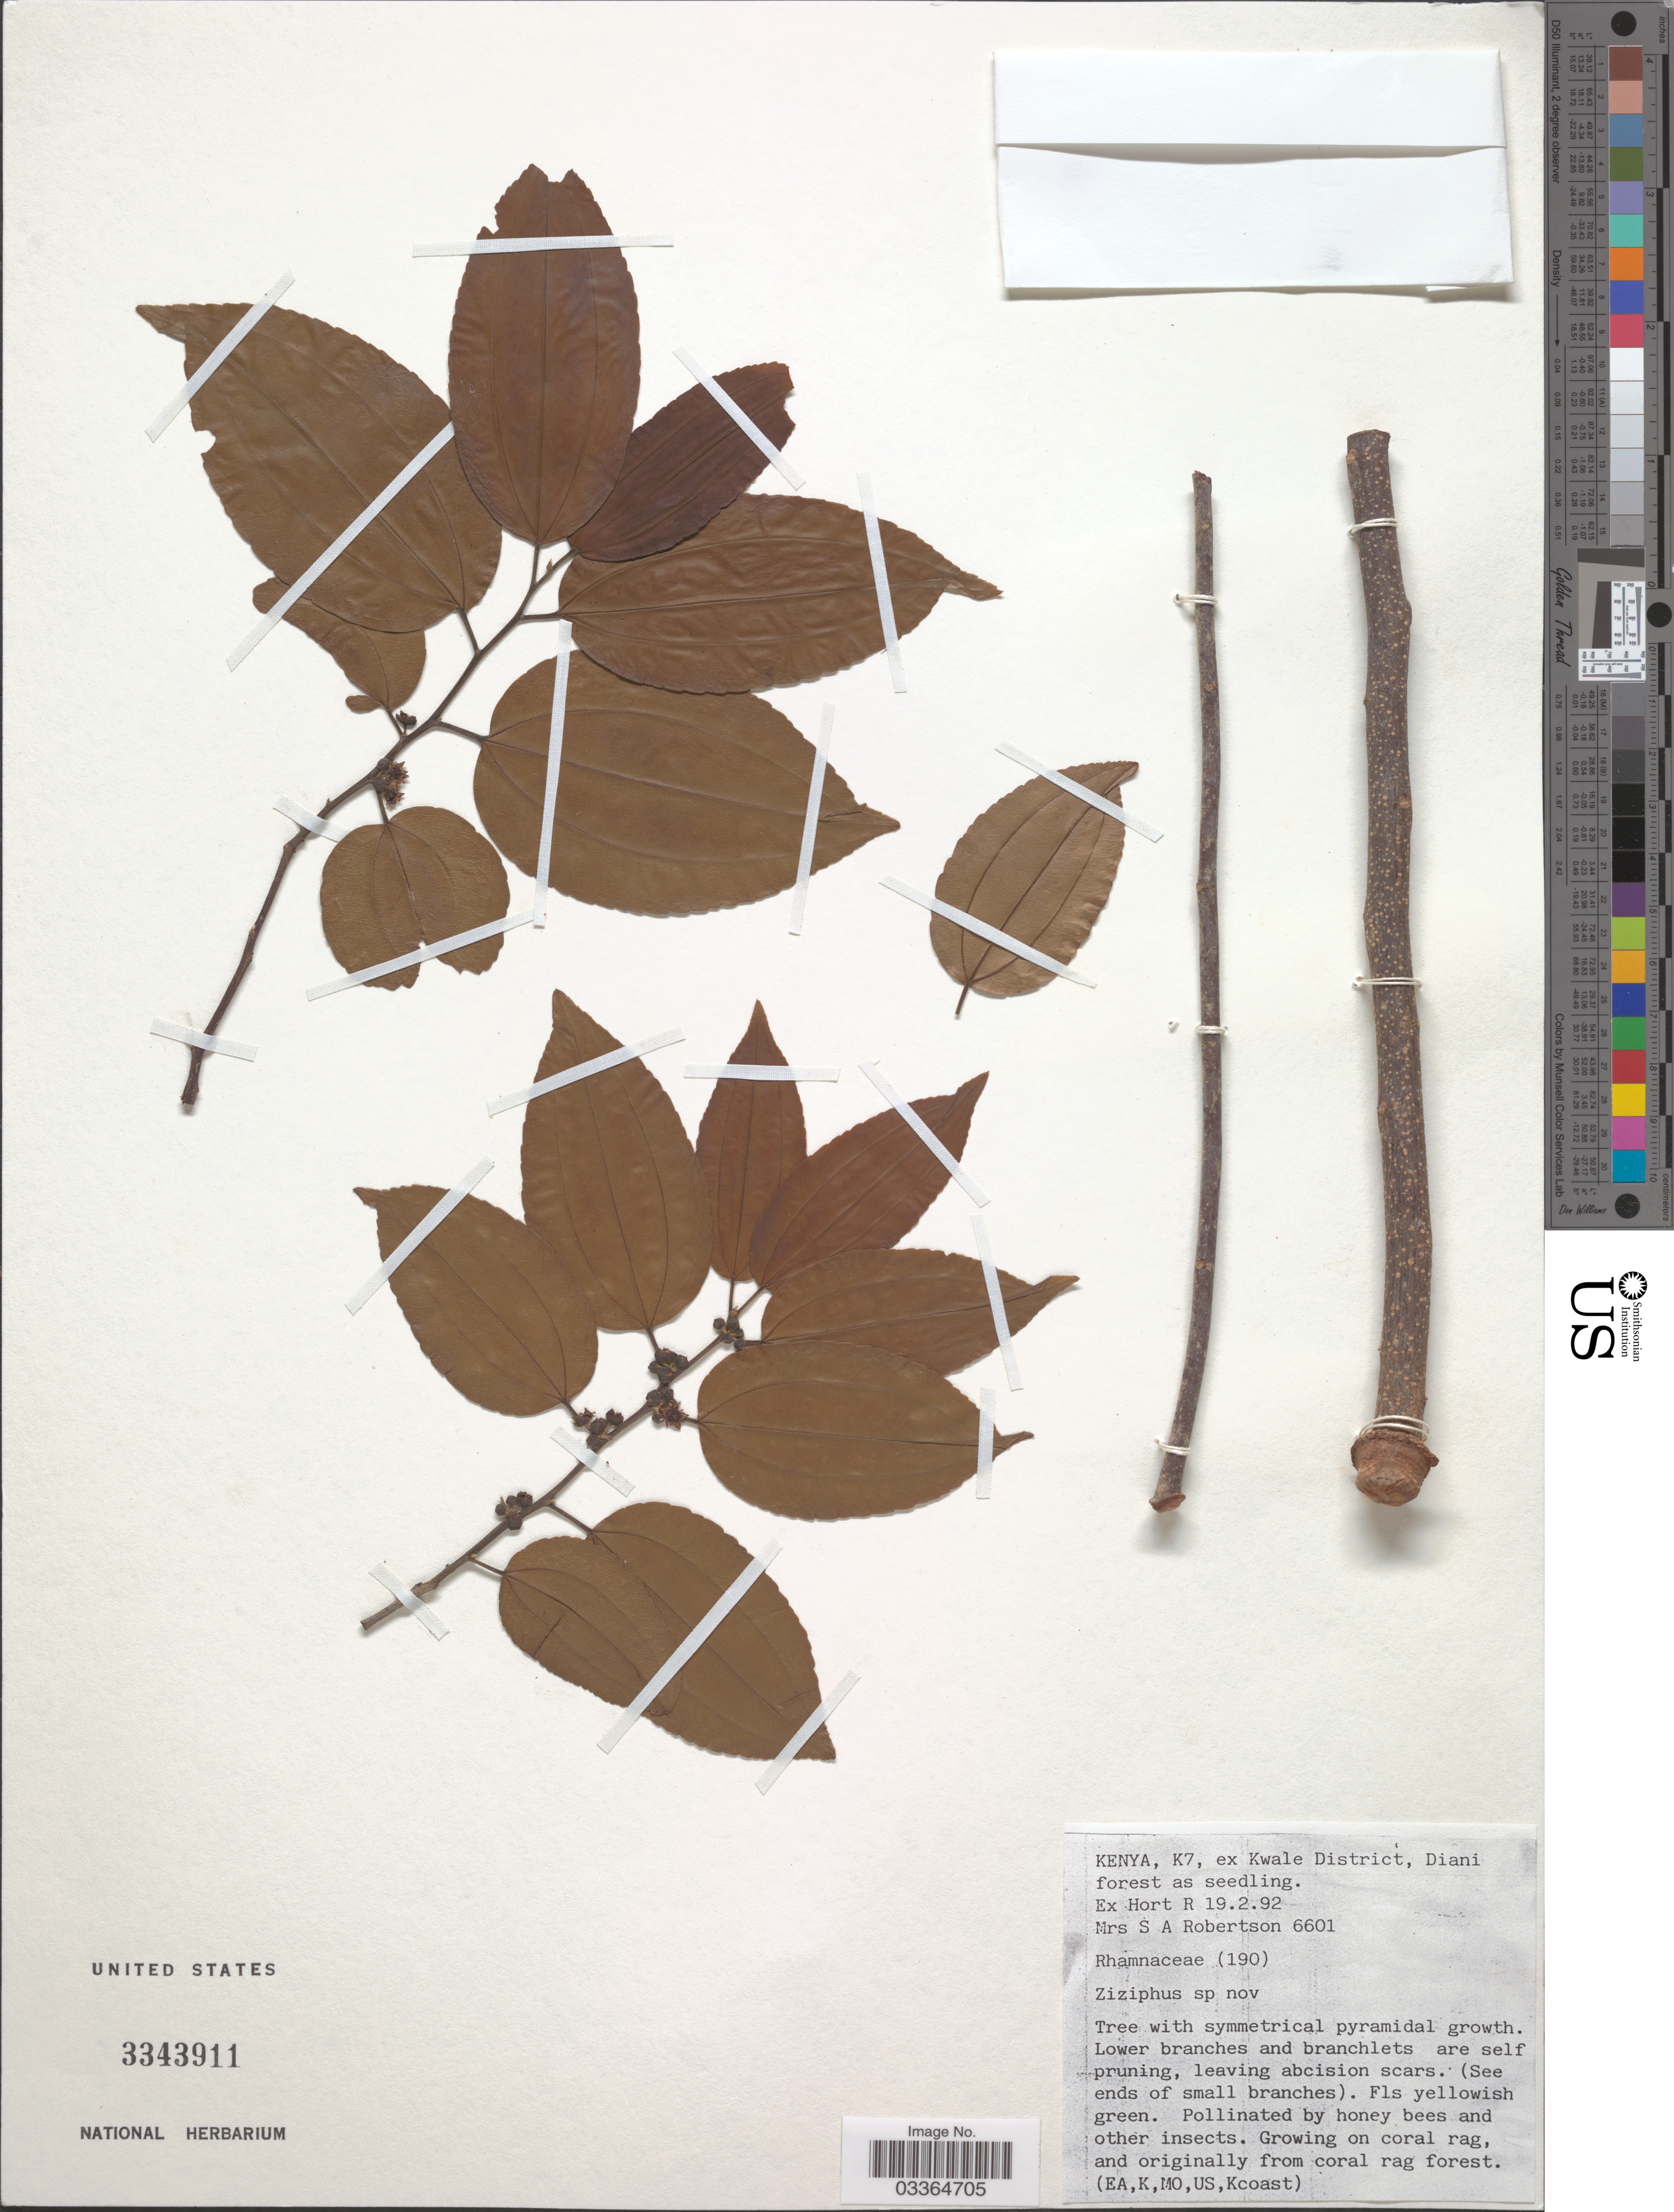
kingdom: Plantae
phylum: Tracheophyta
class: Magnoliopsida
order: Rosales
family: Rhamnaceae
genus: Ziziphus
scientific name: Ziziphus sp.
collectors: S. Robertson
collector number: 6601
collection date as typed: Transcribed d/m/y: 19/2/92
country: Kenya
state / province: Kwale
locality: K7, ex Kwale District, Diani forest. [unsure placement]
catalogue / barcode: US 3343911